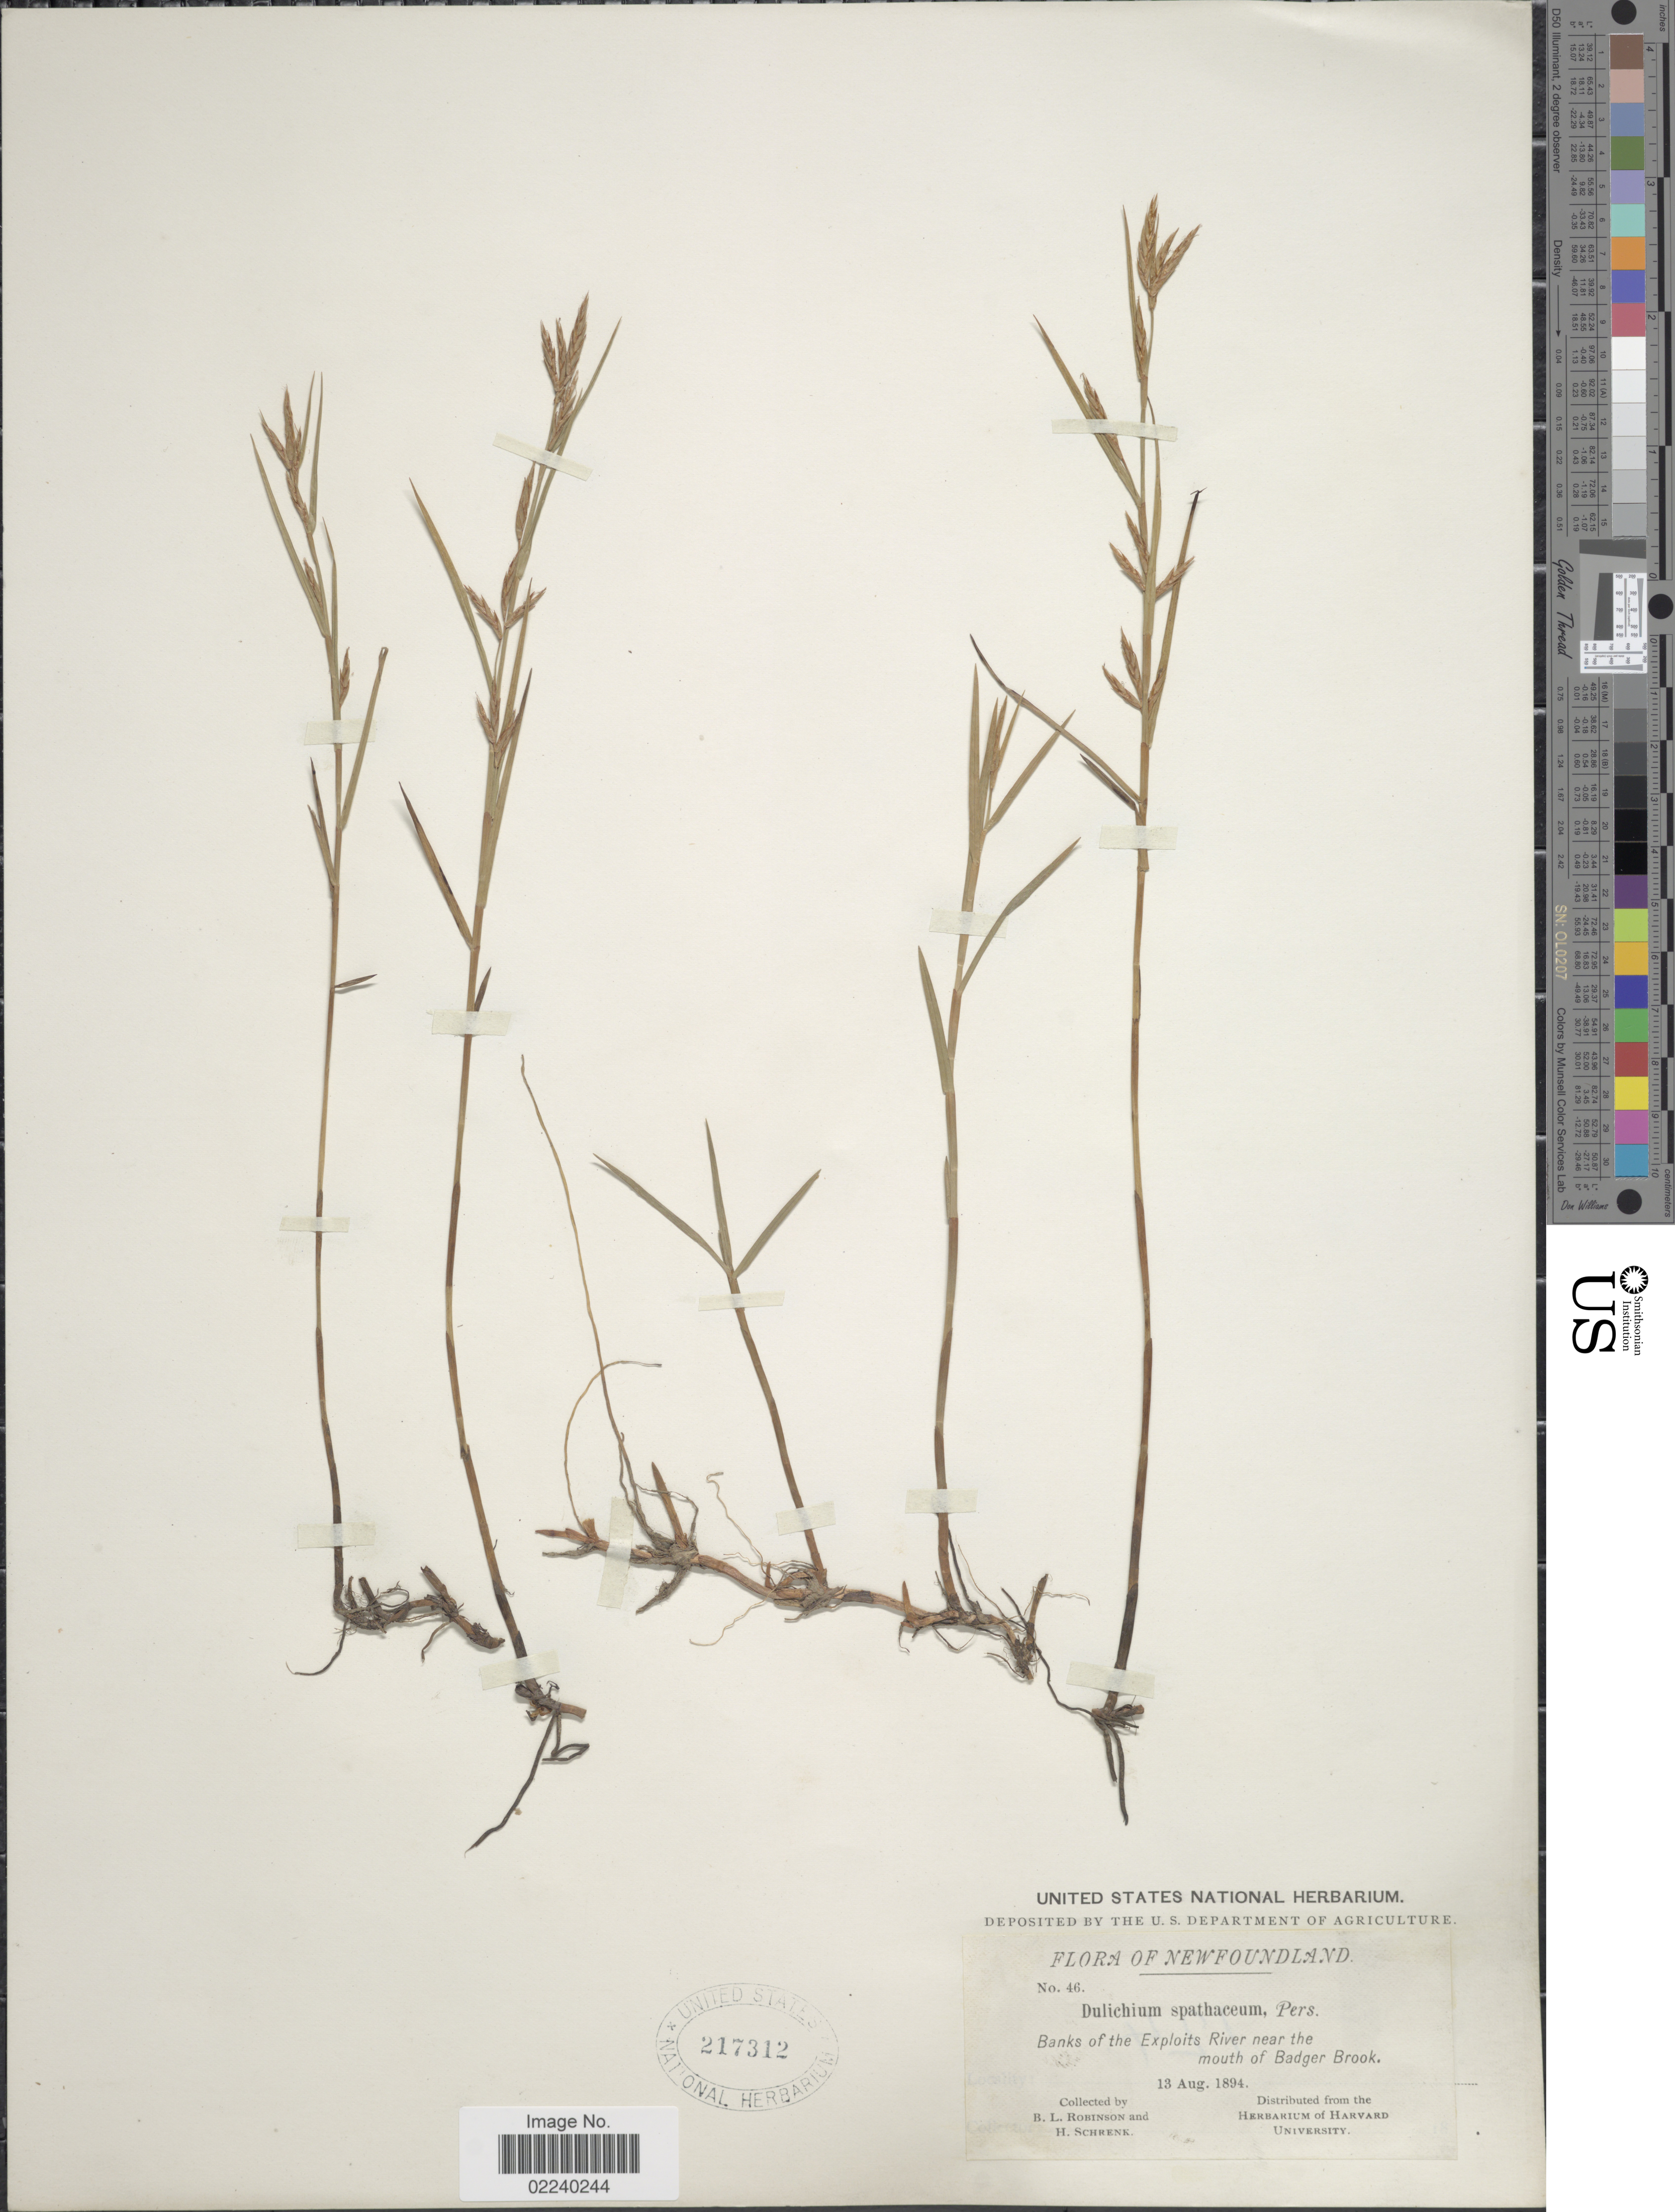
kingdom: Plantae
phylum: Tracheophyta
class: Liliopsida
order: Poales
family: Cyperaceae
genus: Dulichium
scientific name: Dulichium arundinaceum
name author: (L.) Britton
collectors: B. L. Robinson & H. v. Schrenk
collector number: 46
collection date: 1894-08-13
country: Canada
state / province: Newfoundland and Labrador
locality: Banks of the Exploits River near the mouth of Badger Brook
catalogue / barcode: US 217312